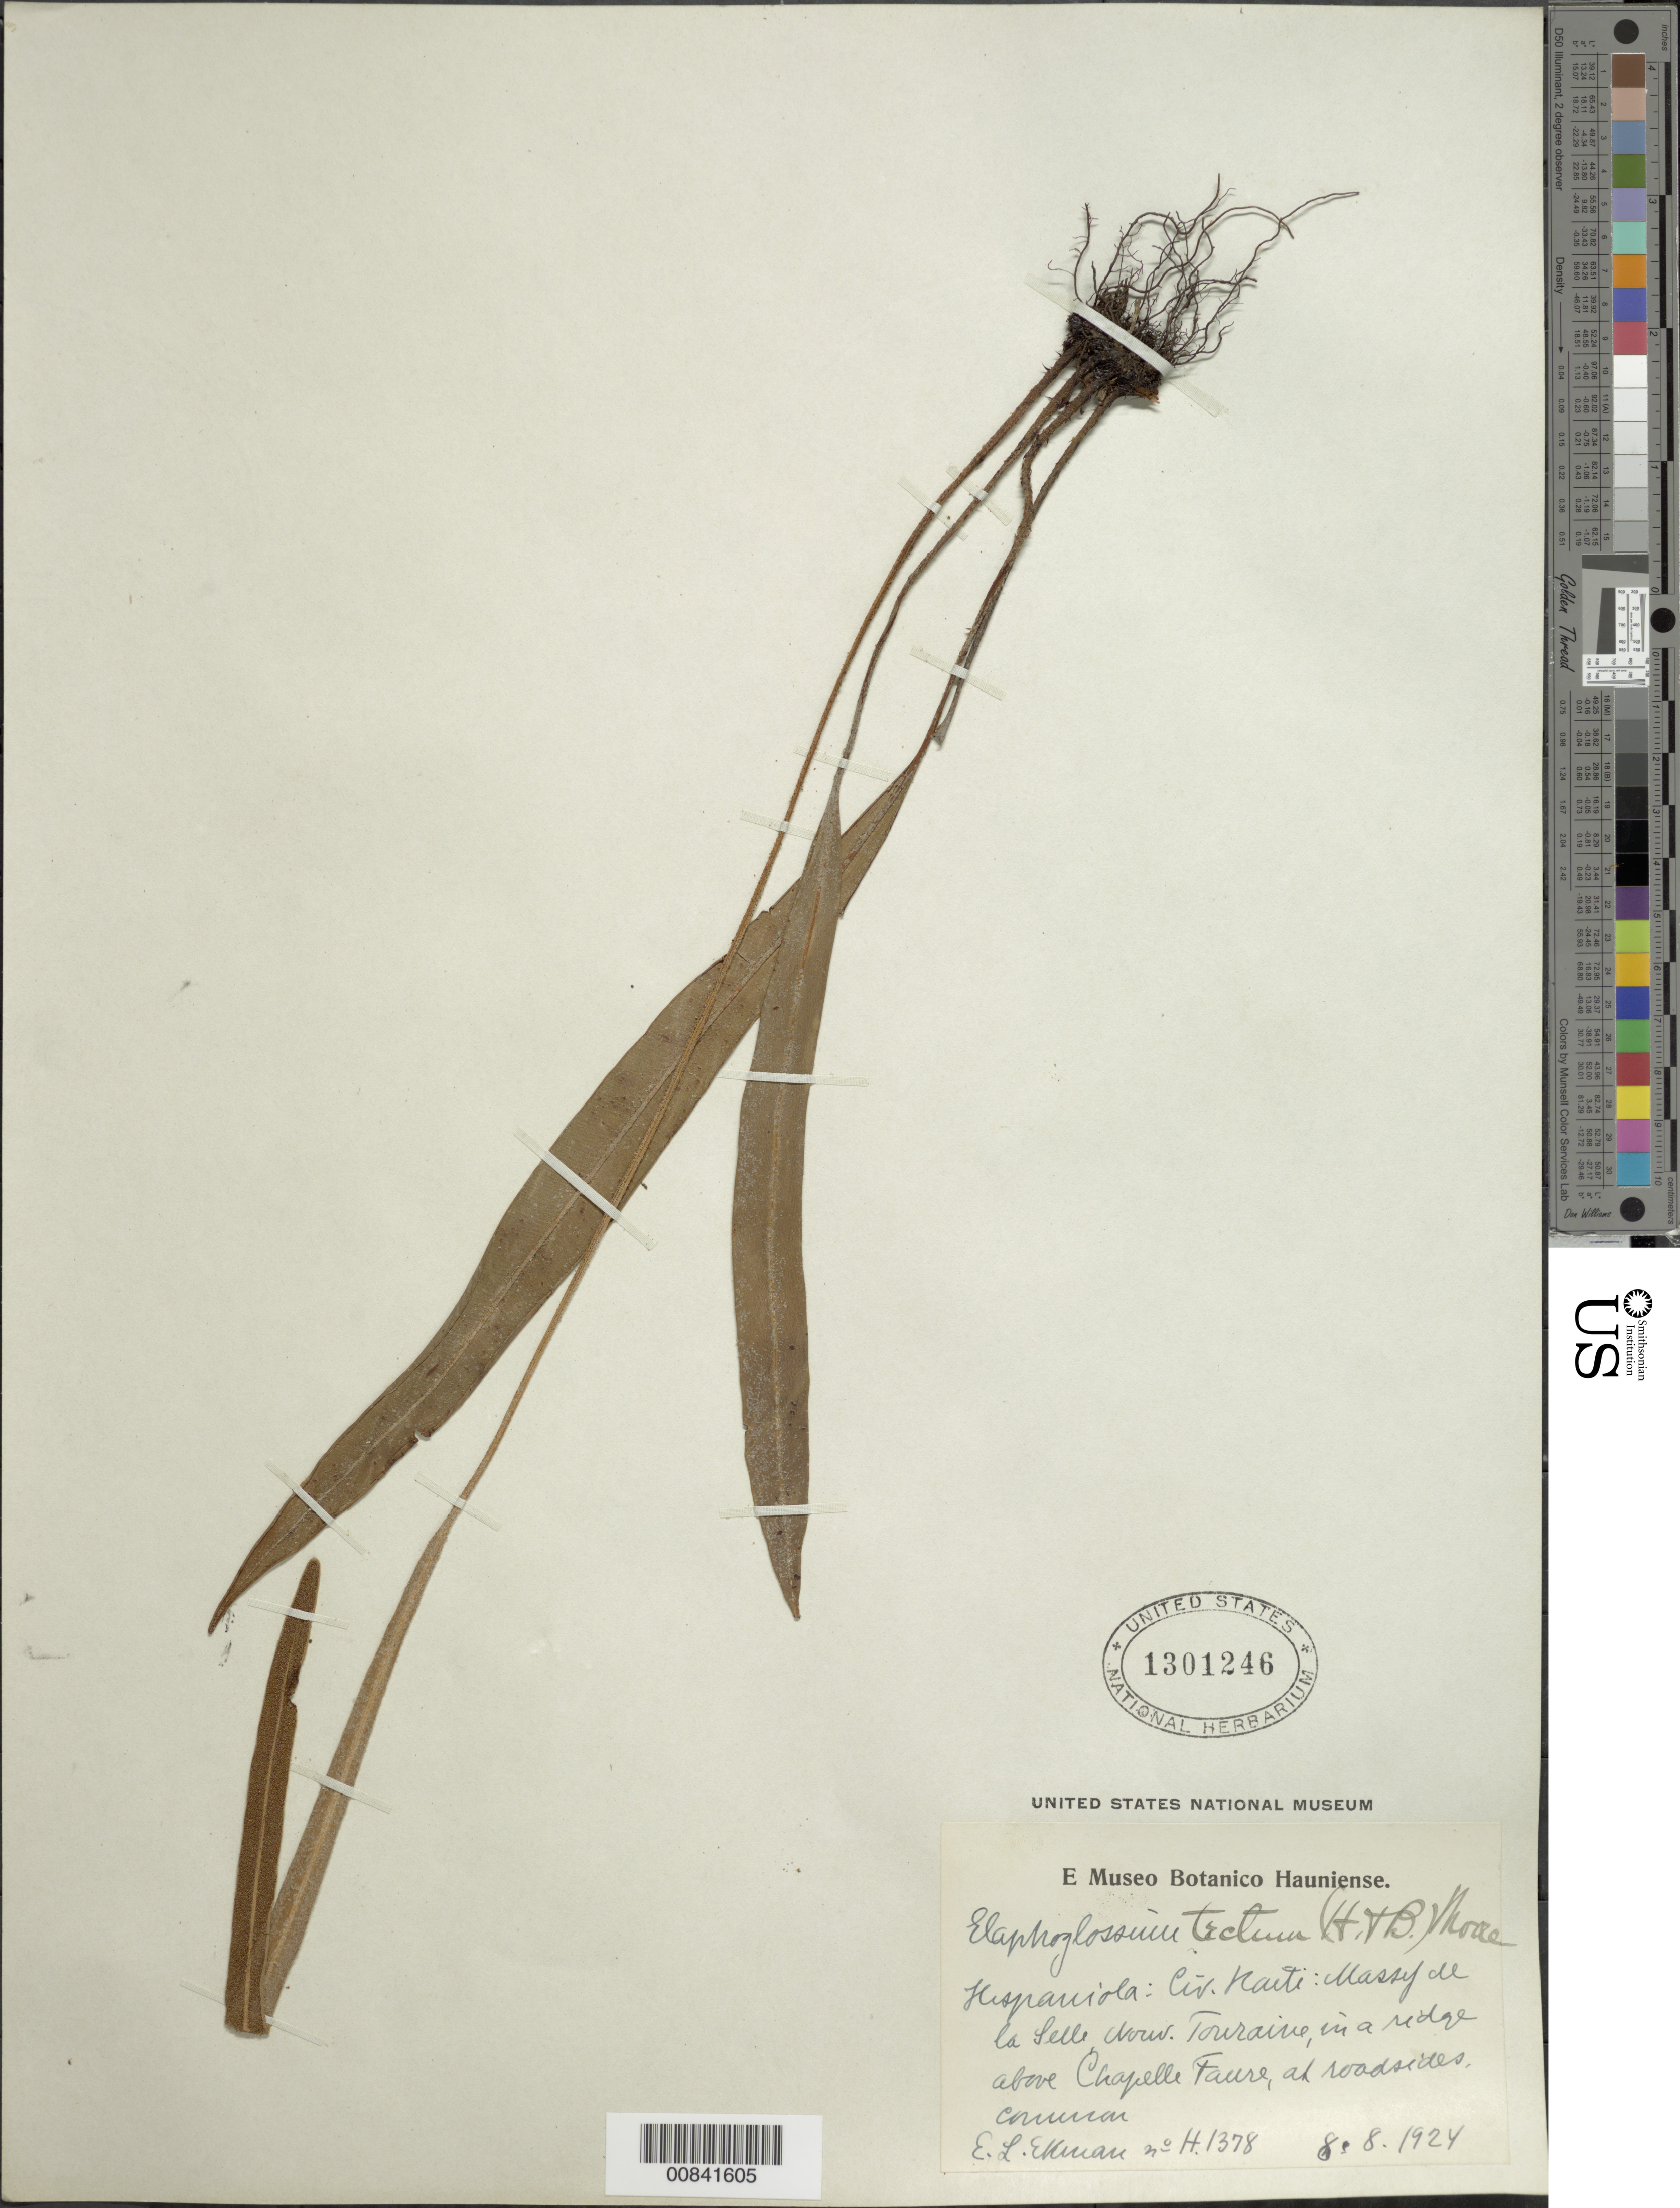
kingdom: Plantae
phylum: Tracheophyta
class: Polypodiopsida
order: Polypodiales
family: Dryopteridaceae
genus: Elaphoglossum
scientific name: Elaphoglossum tectum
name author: (Humb. & Bonpl.) Moore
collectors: E. L. Ekman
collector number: H 1378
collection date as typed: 08 Aug 1924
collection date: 1924-08-08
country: Haiti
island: Hispaniola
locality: Massif de la Selle, Nouv. Touraine, above Chapelle Faure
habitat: Roadsides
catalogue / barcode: US 1301246